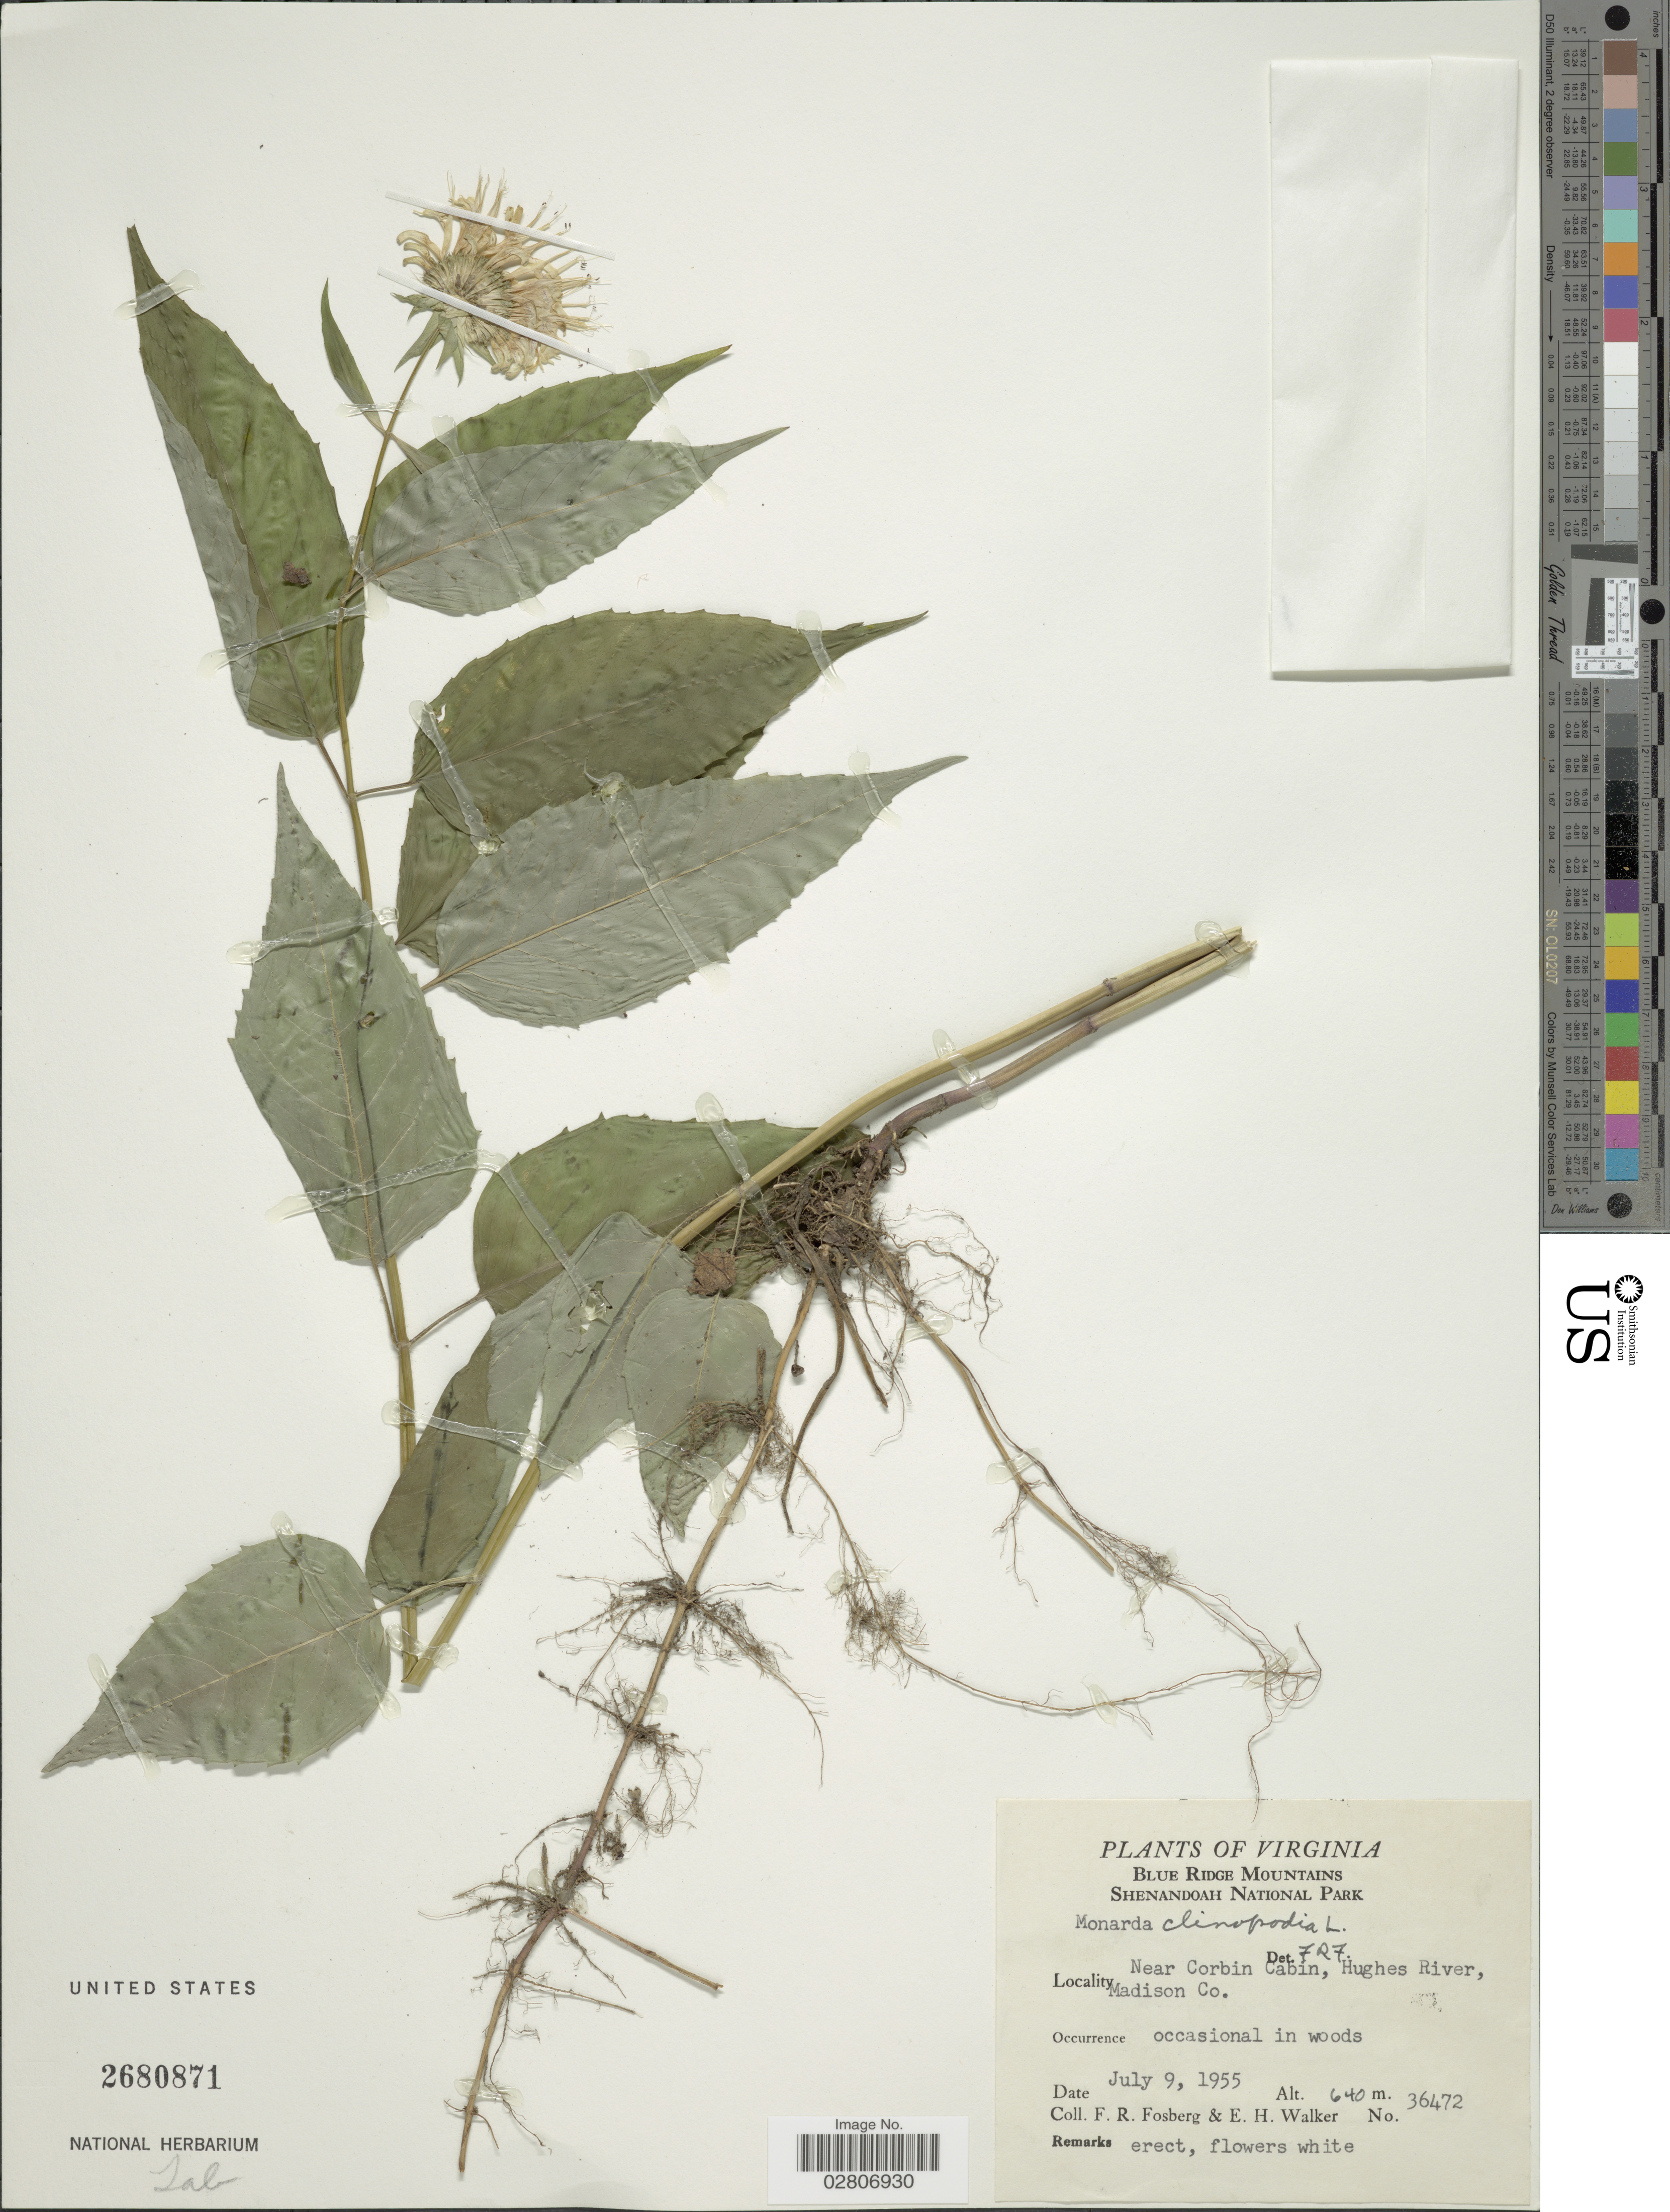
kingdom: Plantae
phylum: Tracheophyta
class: Magnoliopsida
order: Lamiales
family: Lamiaceae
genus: Monarda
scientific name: Monarda clinopodia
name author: L.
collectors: F. R. Fosberg & E. H. Walker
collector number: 36472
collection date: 1955-07-09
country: United States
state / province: Virginia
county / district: Madison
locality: Blue Ridge Mountains. Shenandoah National Park. Near Corbin Cabin, Hughes River, Madison Co.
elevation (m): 640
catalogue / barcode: US 2680871